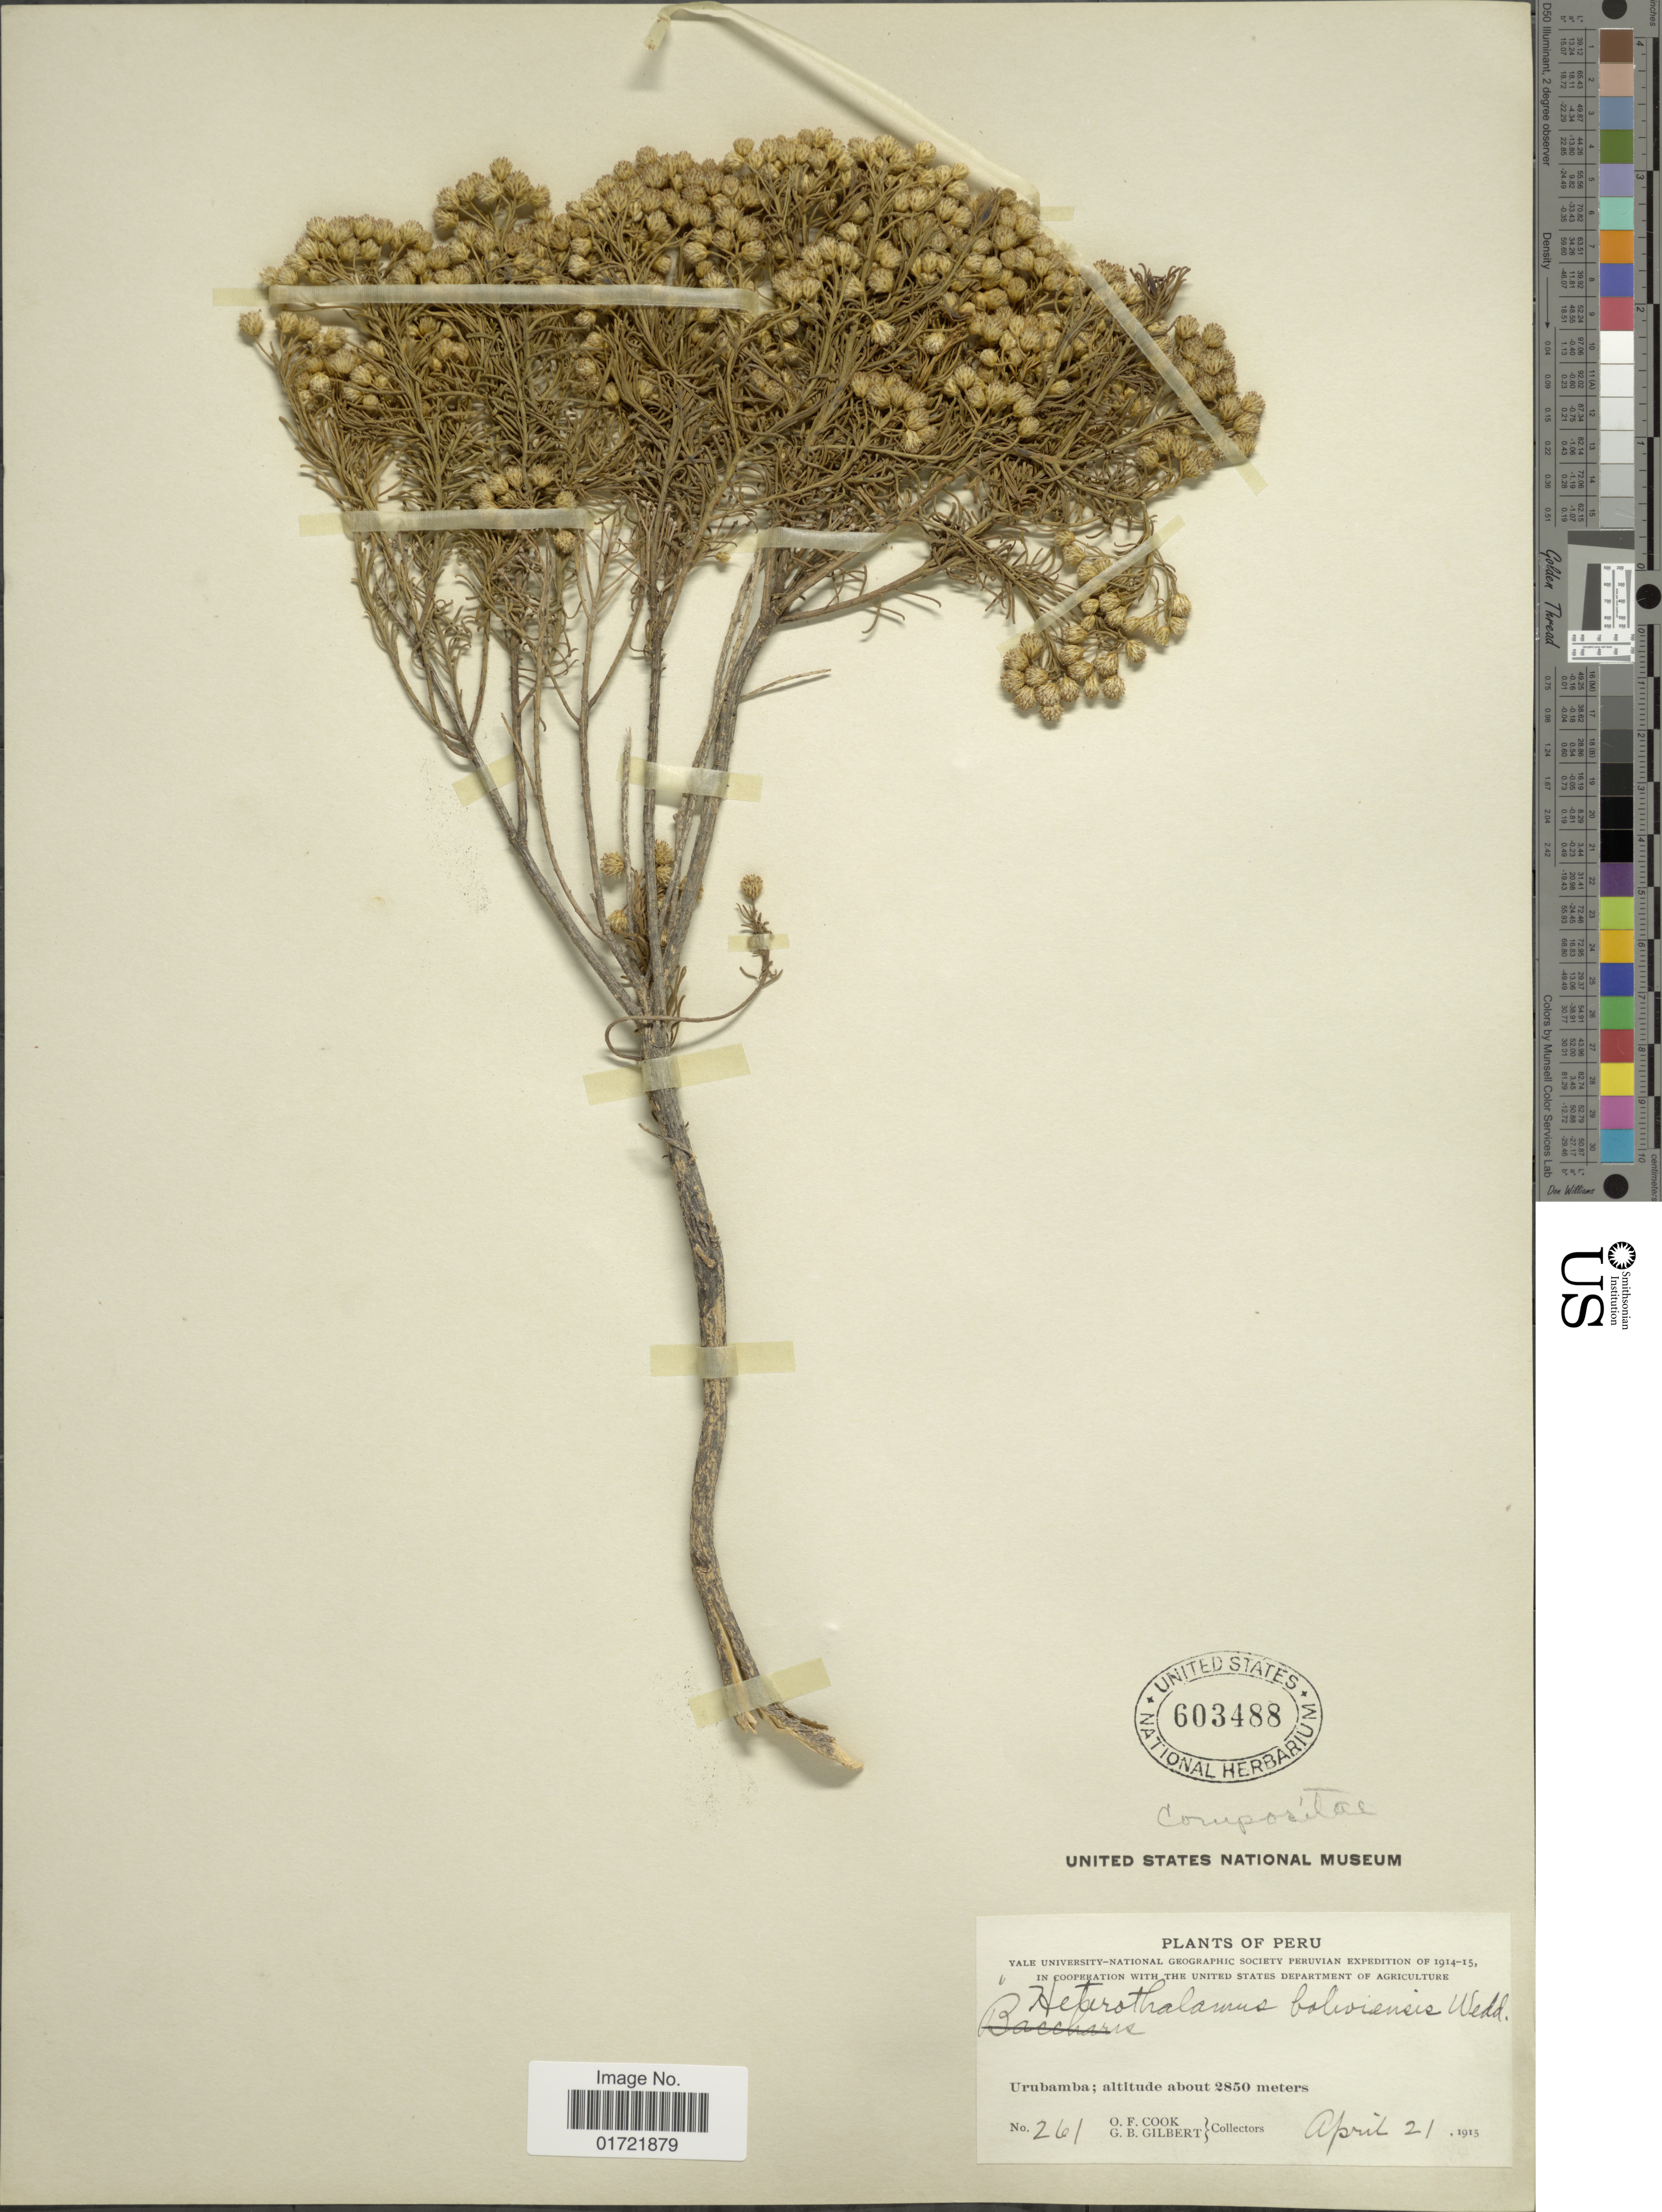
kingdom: Plantae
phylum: Tracheophyta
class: Magnoliopsida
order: Asterales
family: Asteraceae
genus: Baccharis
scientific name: Baccharis bolivensis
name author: (Wedd.) Cabrera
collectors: O. F. Cook & G. B. Gilbert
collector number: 261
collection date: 1915-04-21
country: Peru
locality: Urubamba.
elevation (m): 2850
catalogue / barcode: US 603488